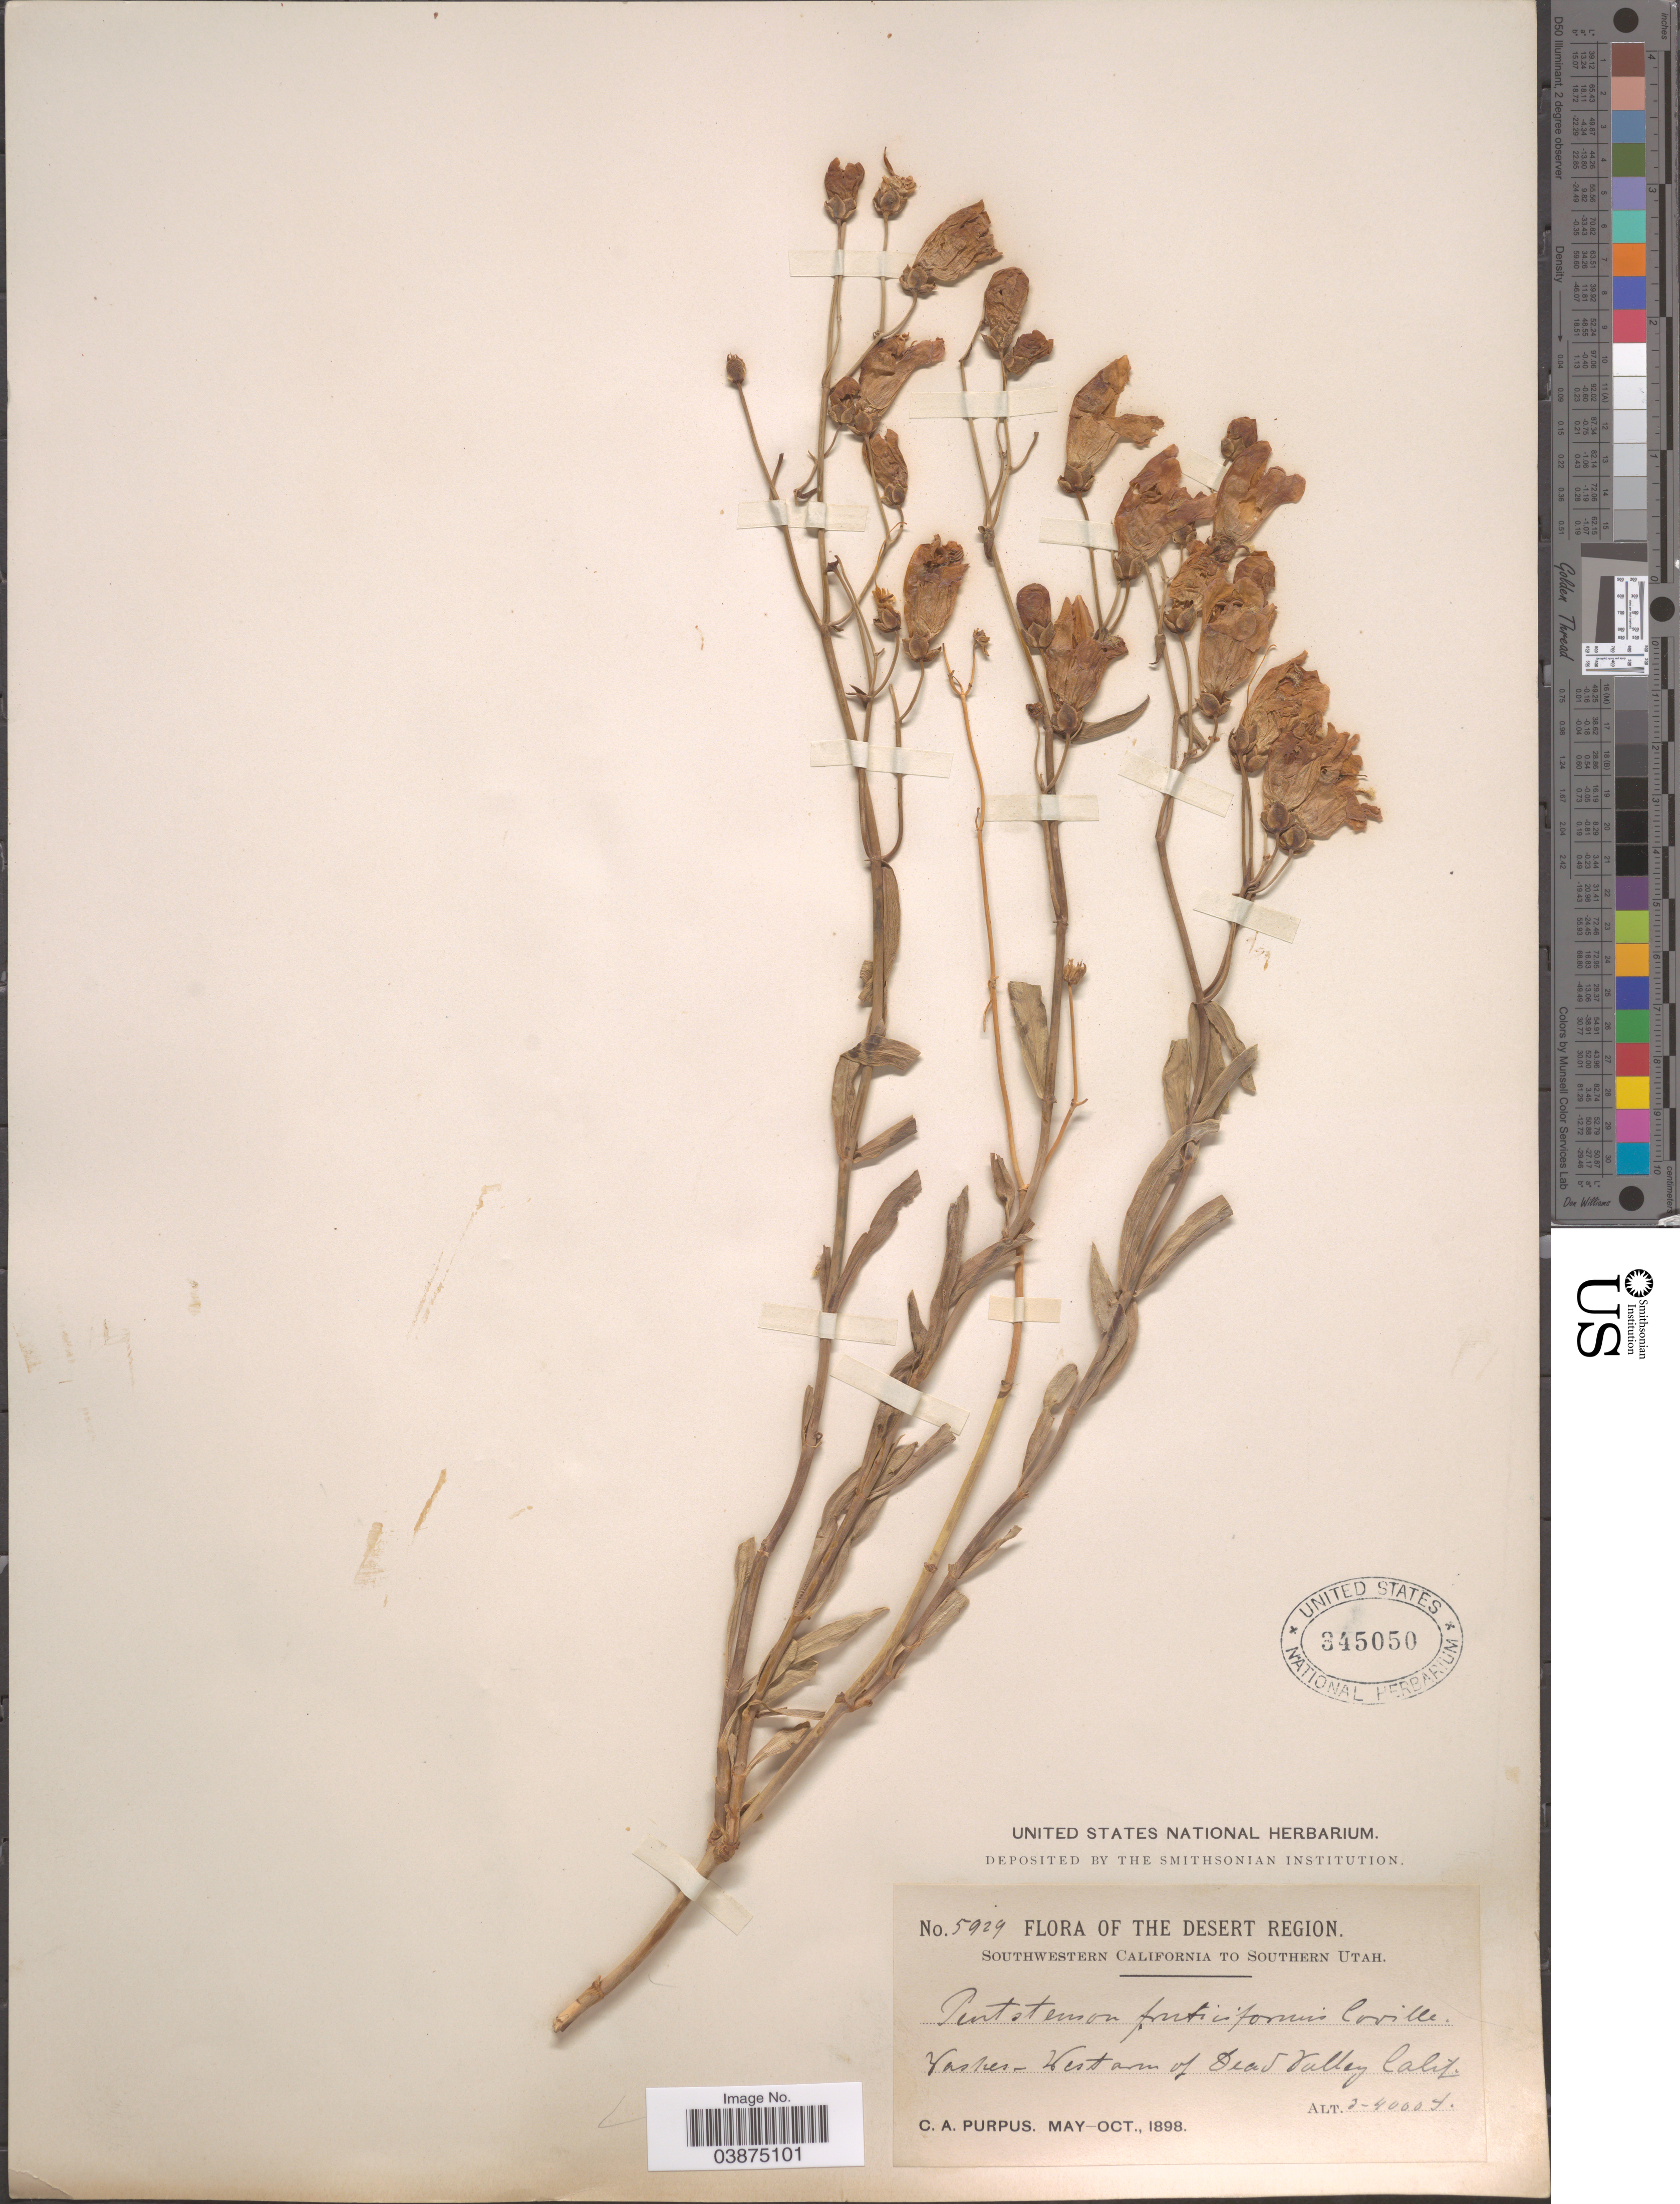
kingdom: Plantae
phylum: Tracheophyta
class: Magnoliopsida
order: Lamiales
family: Plantaginaceae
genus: Penstemon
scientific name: Penstemon fruticiformis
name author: Coville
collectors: C. A. Purpus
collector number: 5929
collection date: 1898-05/1898-10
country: United States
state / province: California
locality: The Desert Region. Southwestern California. Washes - West arm of Dead Valley.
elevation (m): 610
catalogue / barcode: US 345050